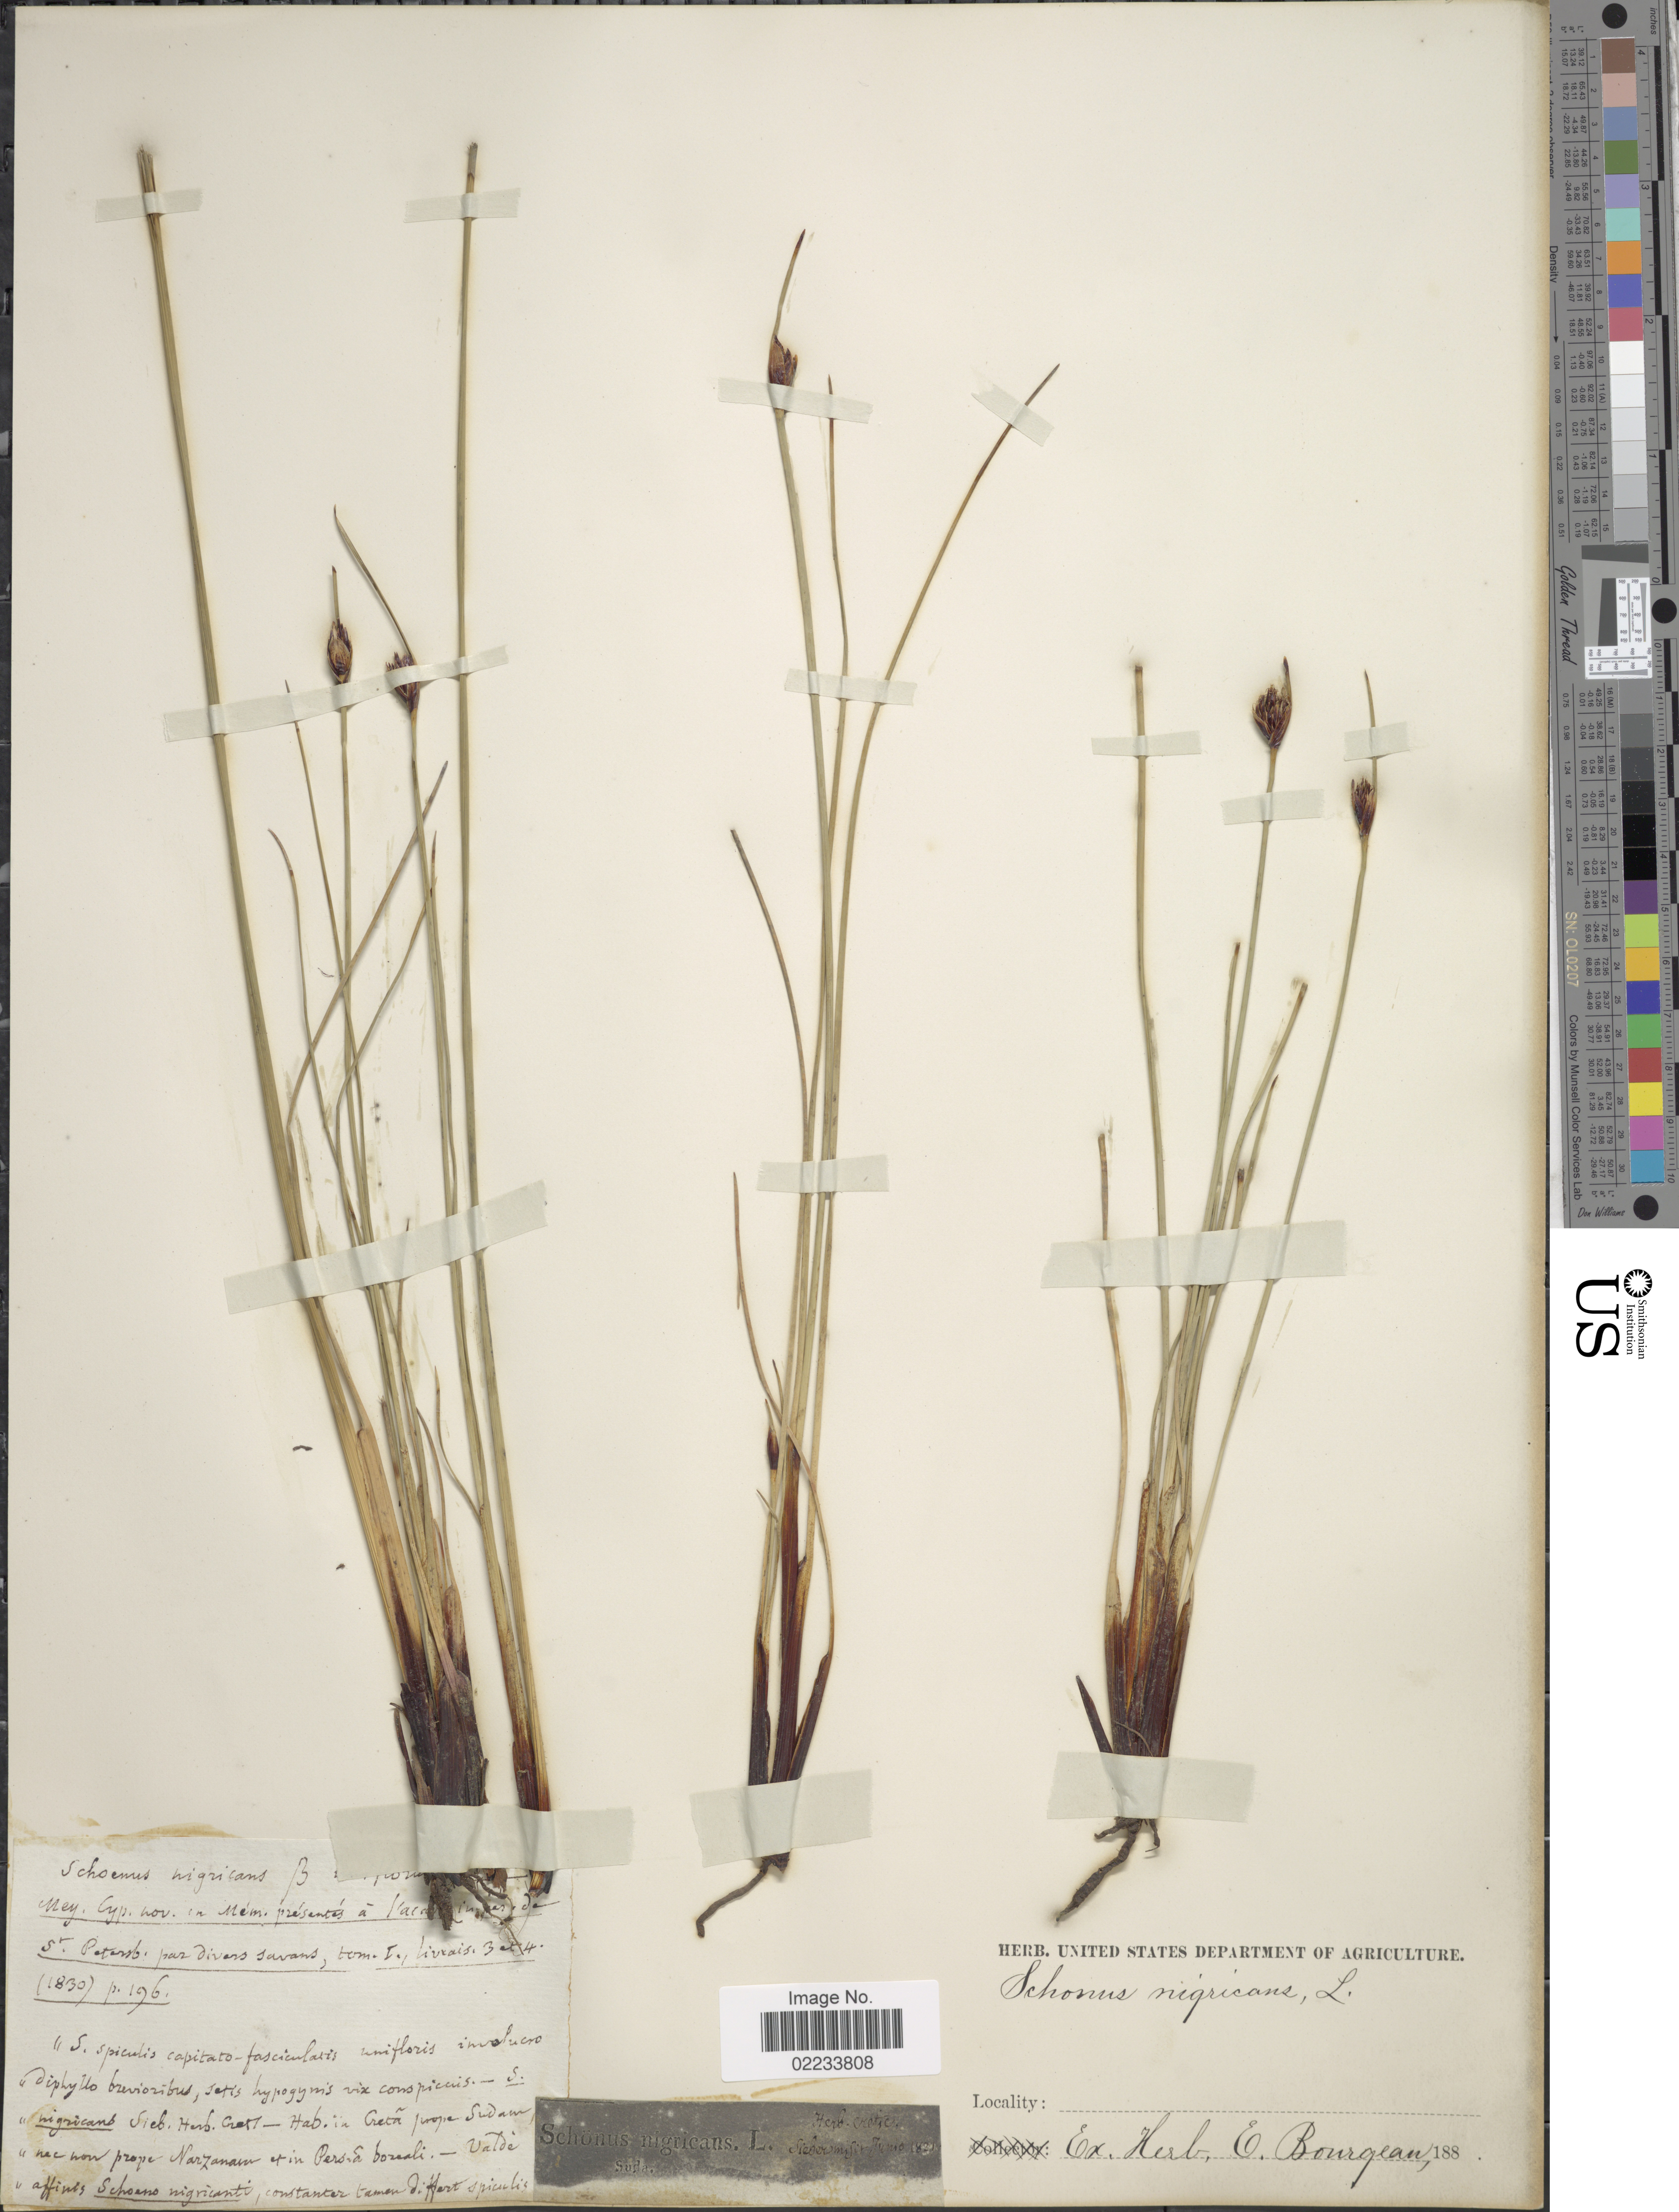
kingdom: Plantae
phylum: Tracheophyta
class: Liliopsida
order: Poales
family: Cyperaceae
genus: Schoenus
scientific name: Schoenus nigricans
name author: L.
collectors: Ex herb. E. Bourgeau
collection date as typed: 188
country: Russian Federation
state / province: St. Petersburg